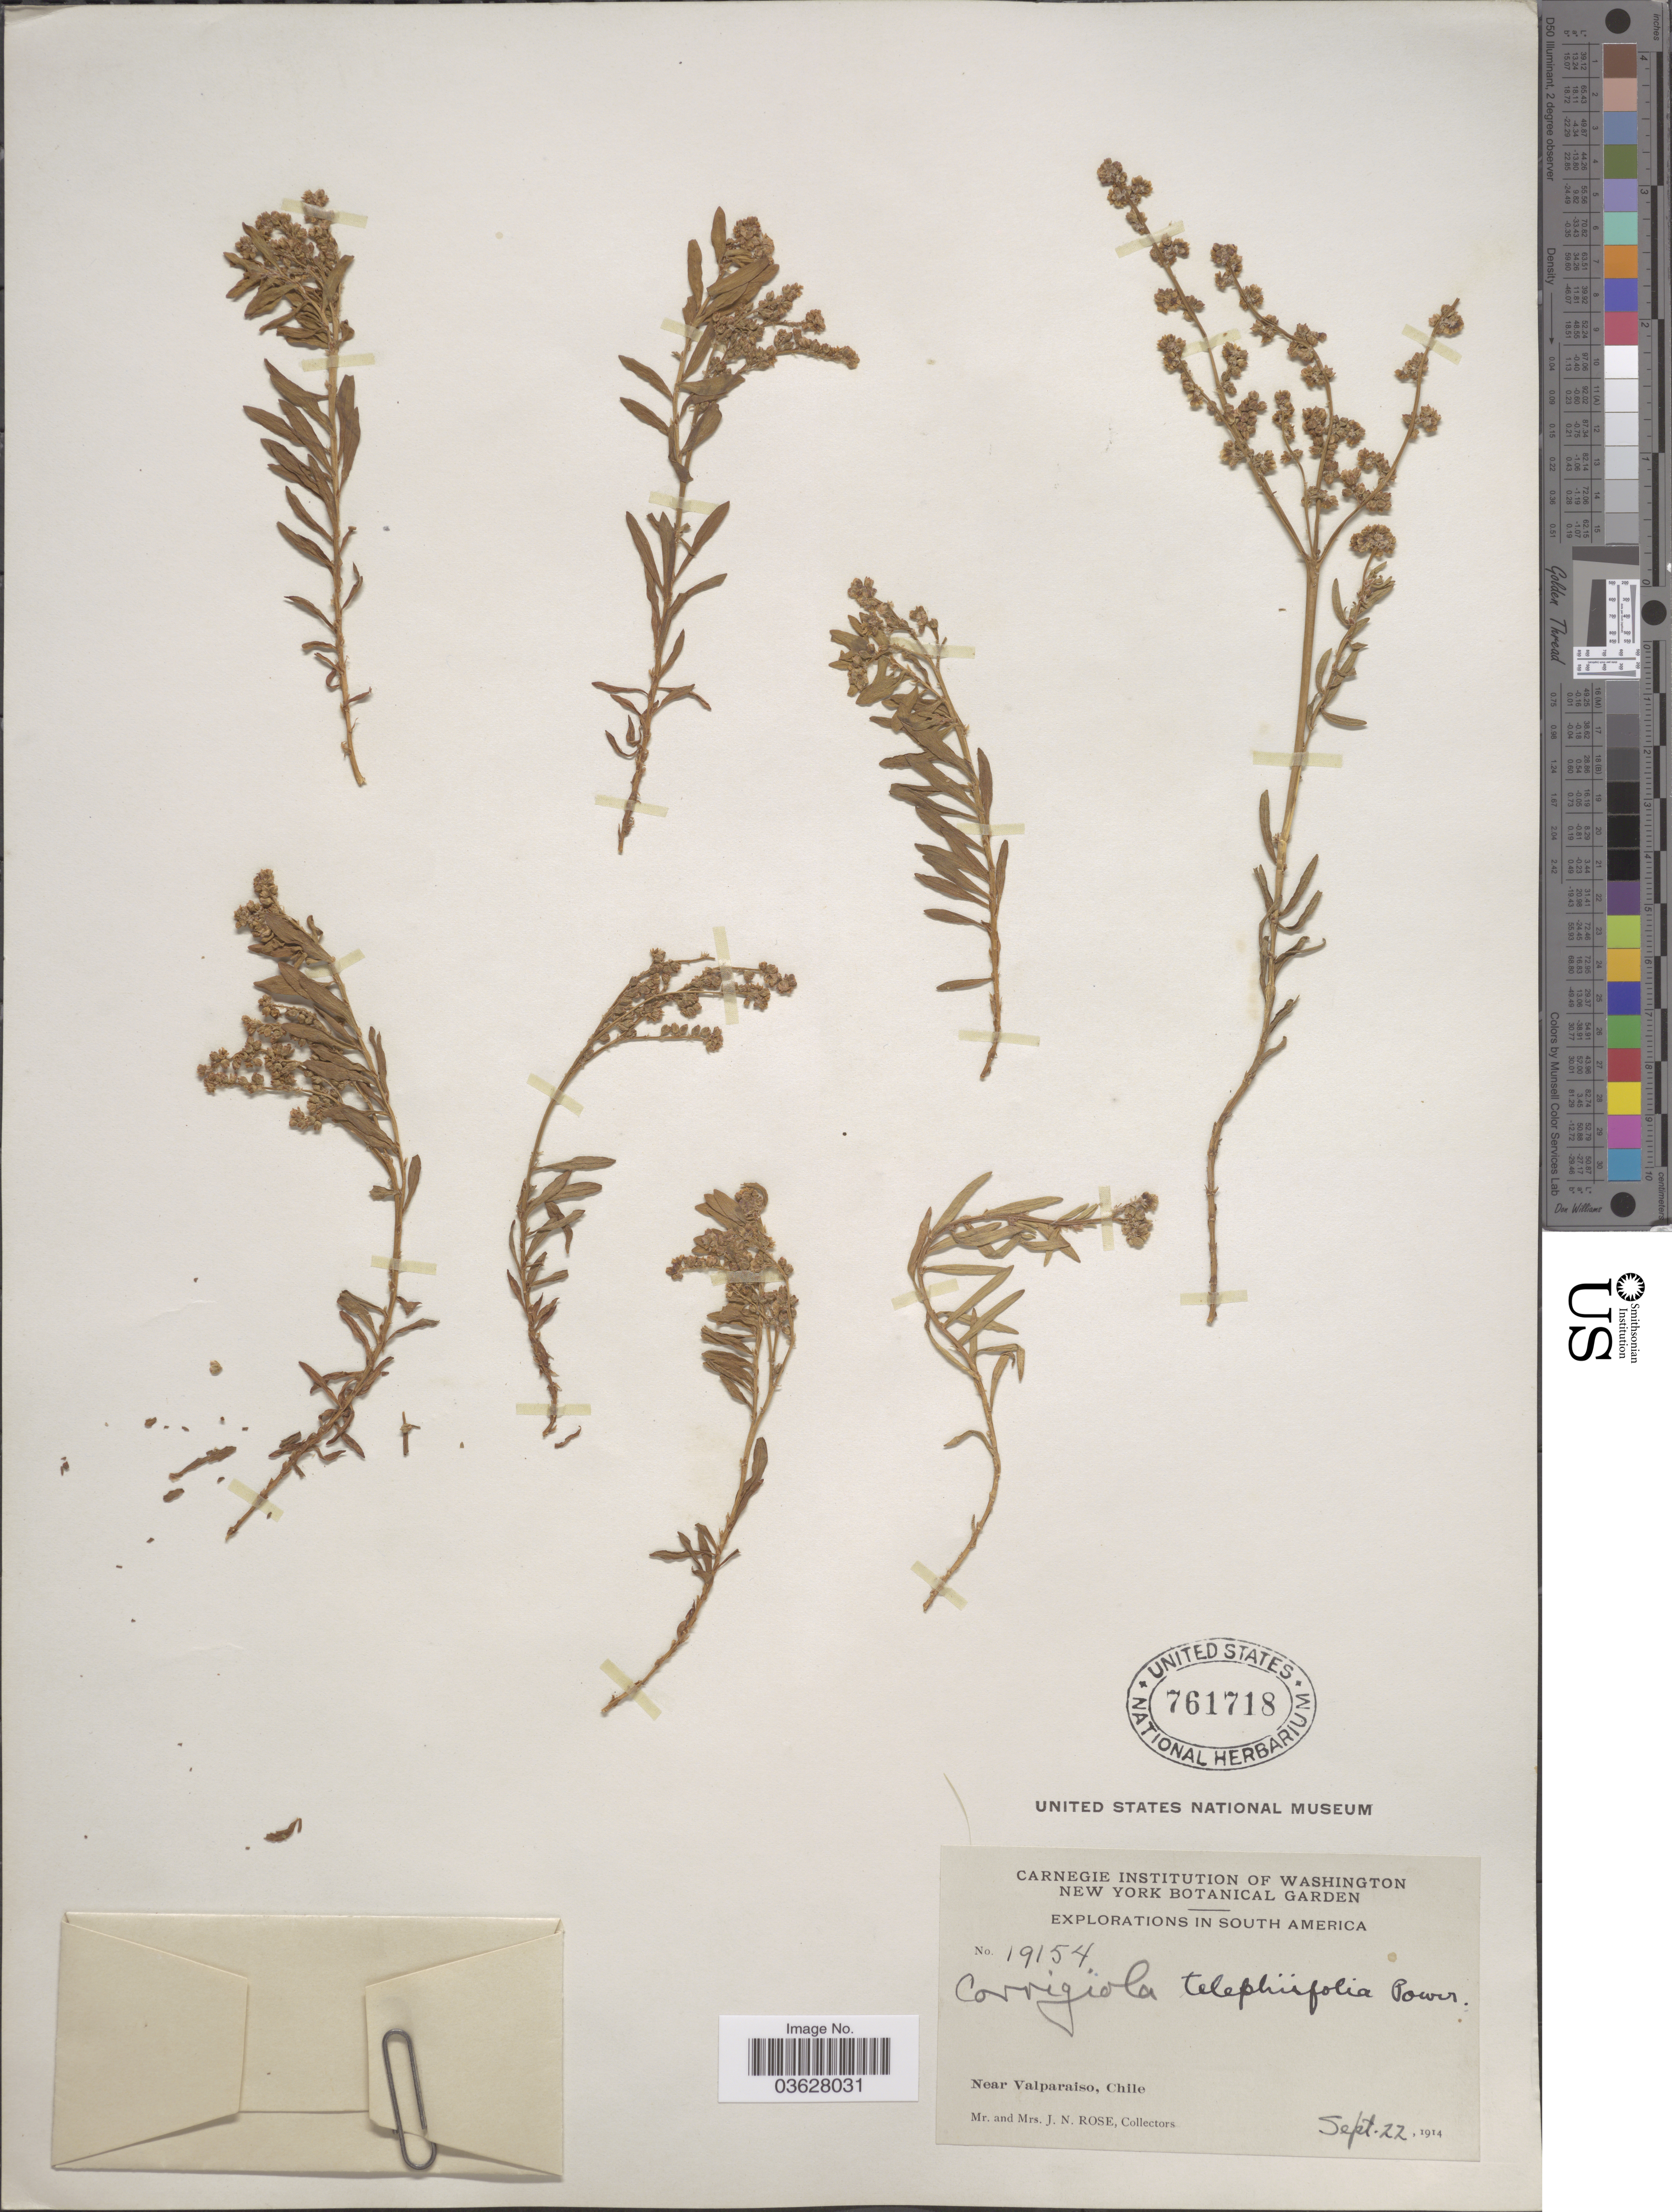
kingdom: Plantae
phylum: Tracheophyta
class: Magnoliopsida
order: Caryophyllales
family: Caryophyllaceae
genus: Corrigiola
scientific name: Corrigiola telephiifolia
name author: Pourr.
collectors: J. N. Rose & L. B. Rose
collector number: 19154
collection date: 1914-09-22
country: Chile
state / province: Valparaíso (V)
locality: Near Valparaiso.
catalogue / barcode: US 761718